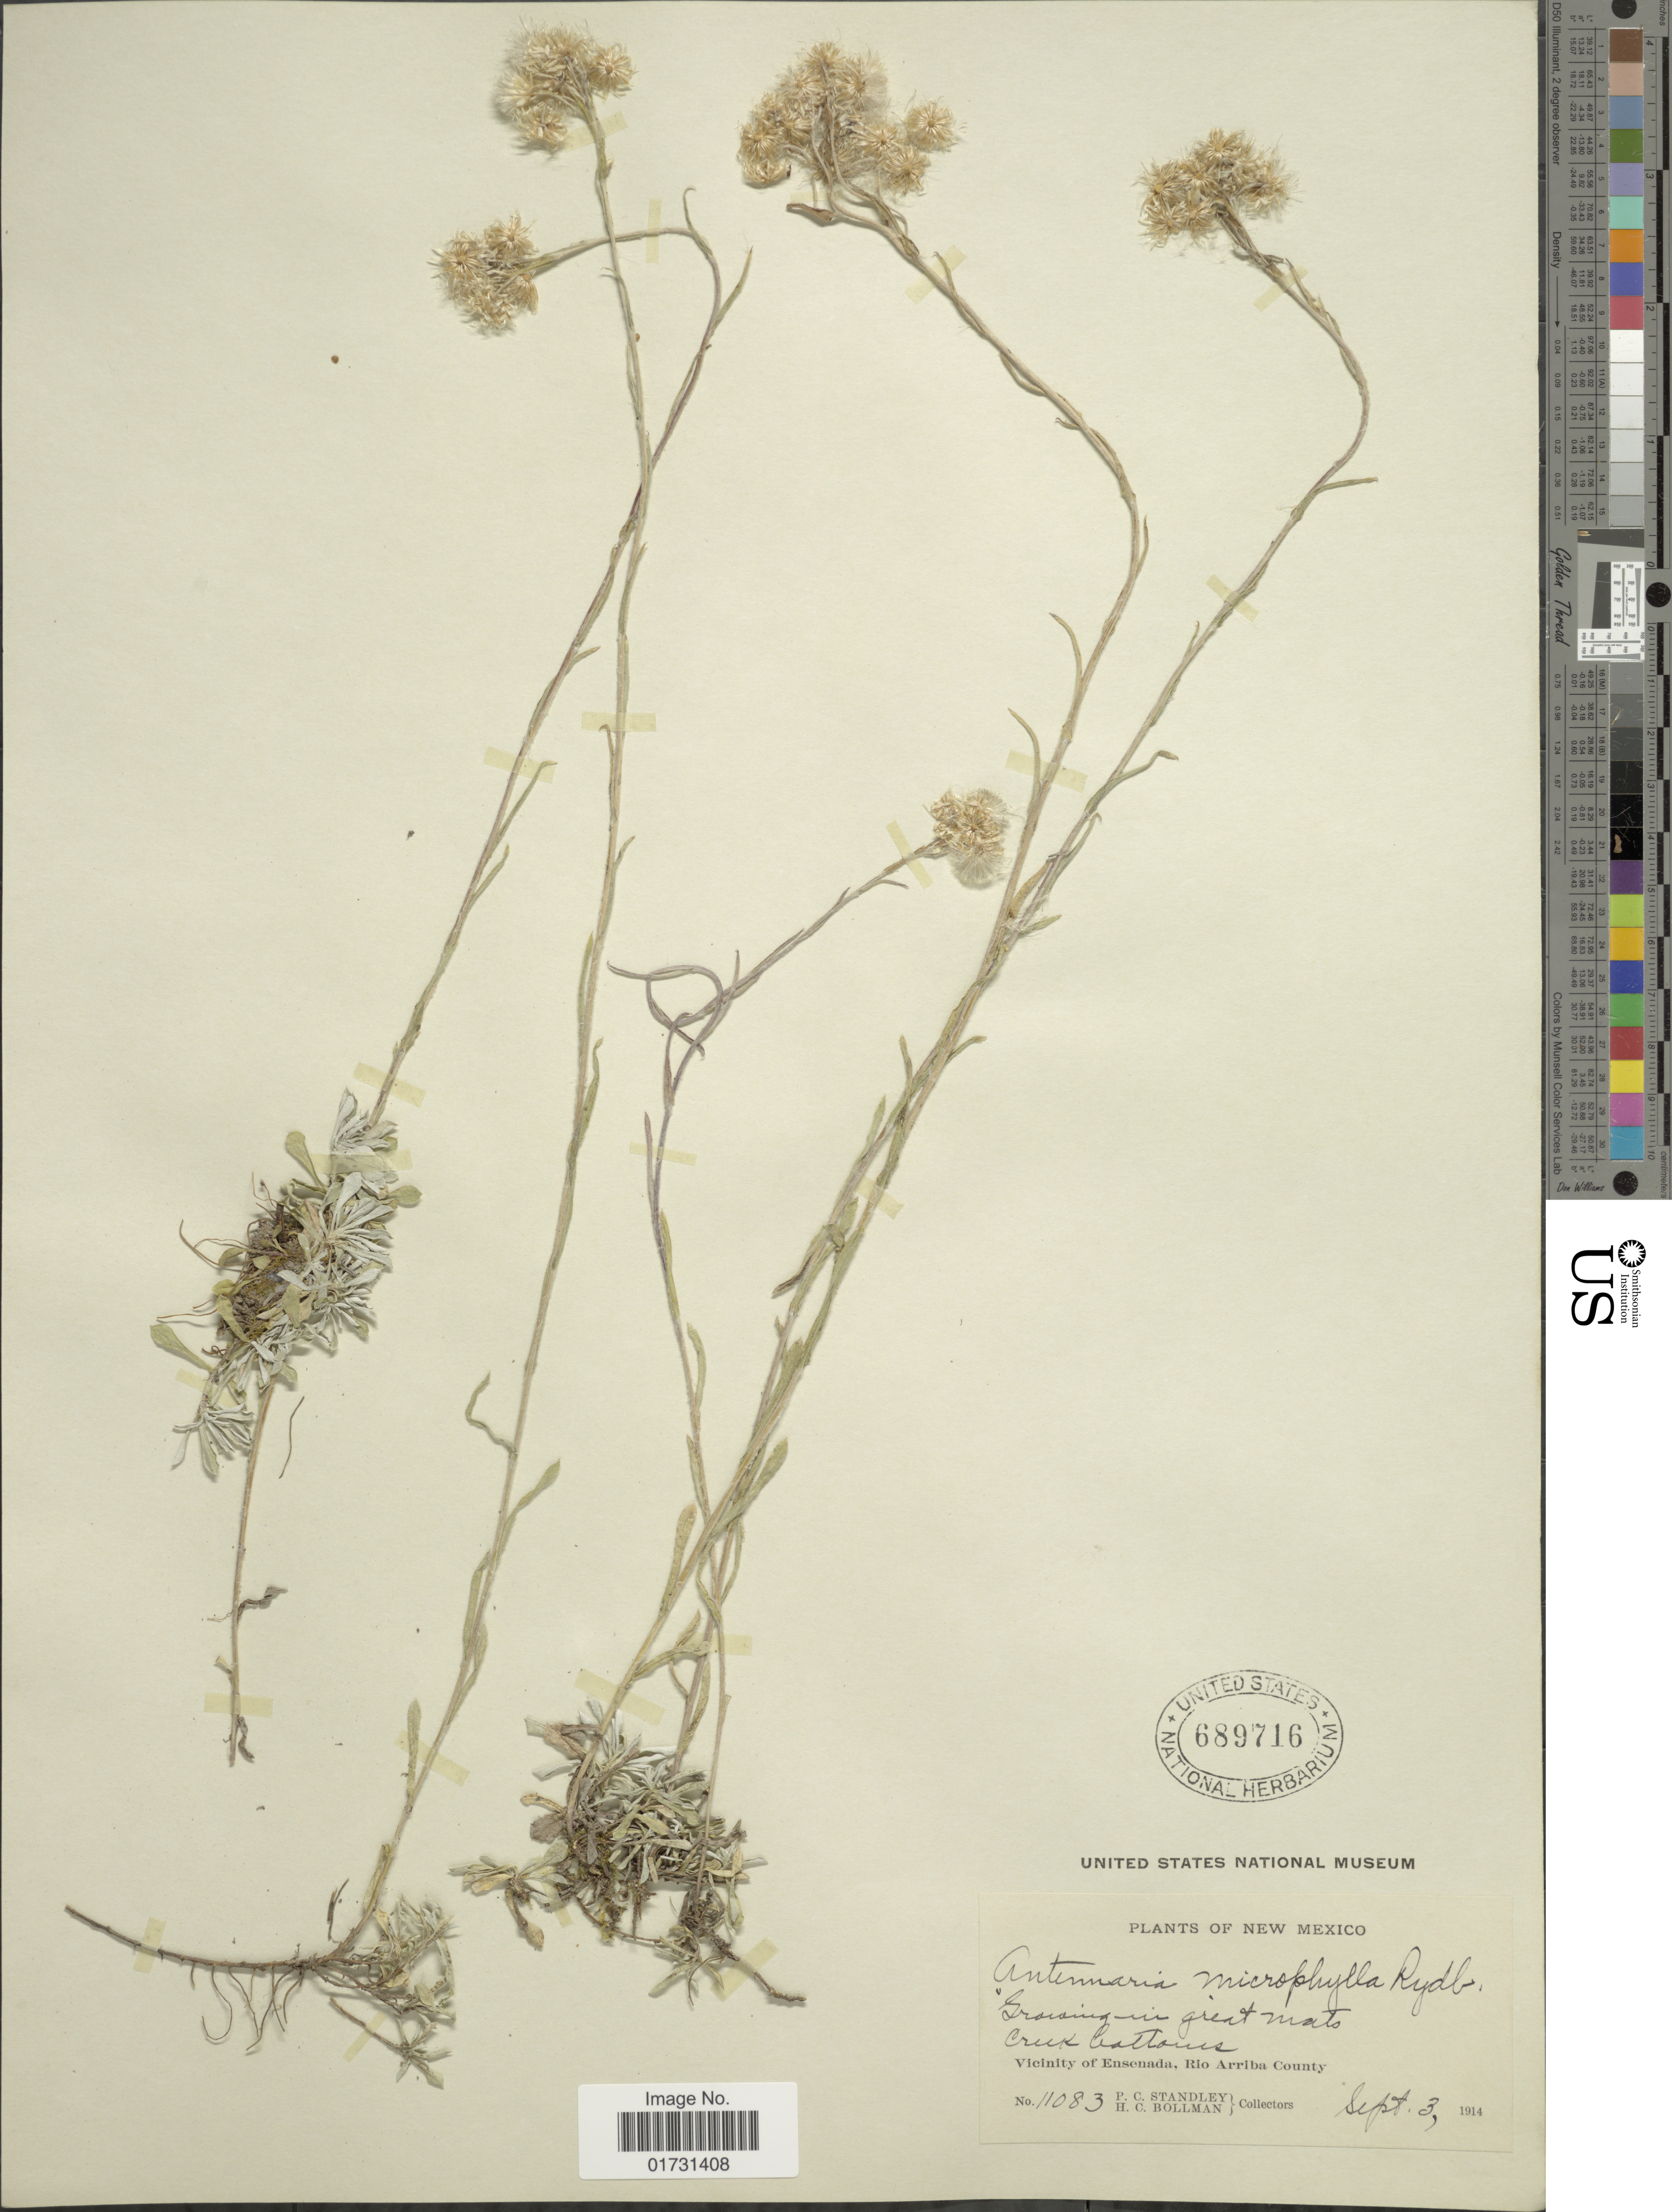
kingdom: Plantae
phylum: Tracheophyta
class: Magnoliopsida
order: Asterales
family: Asteraceae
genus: Antennaria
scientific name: Antennaria microphylla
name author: Rydb.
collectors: P. C. Standley & H. C. Bollman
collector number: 11083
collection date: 1914-09-03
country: United States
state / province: New Mexico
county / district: Rio Arriba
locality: Creek bottoms, vicinity of Ensenada, Rio Arriba County.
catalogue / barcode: US 689716